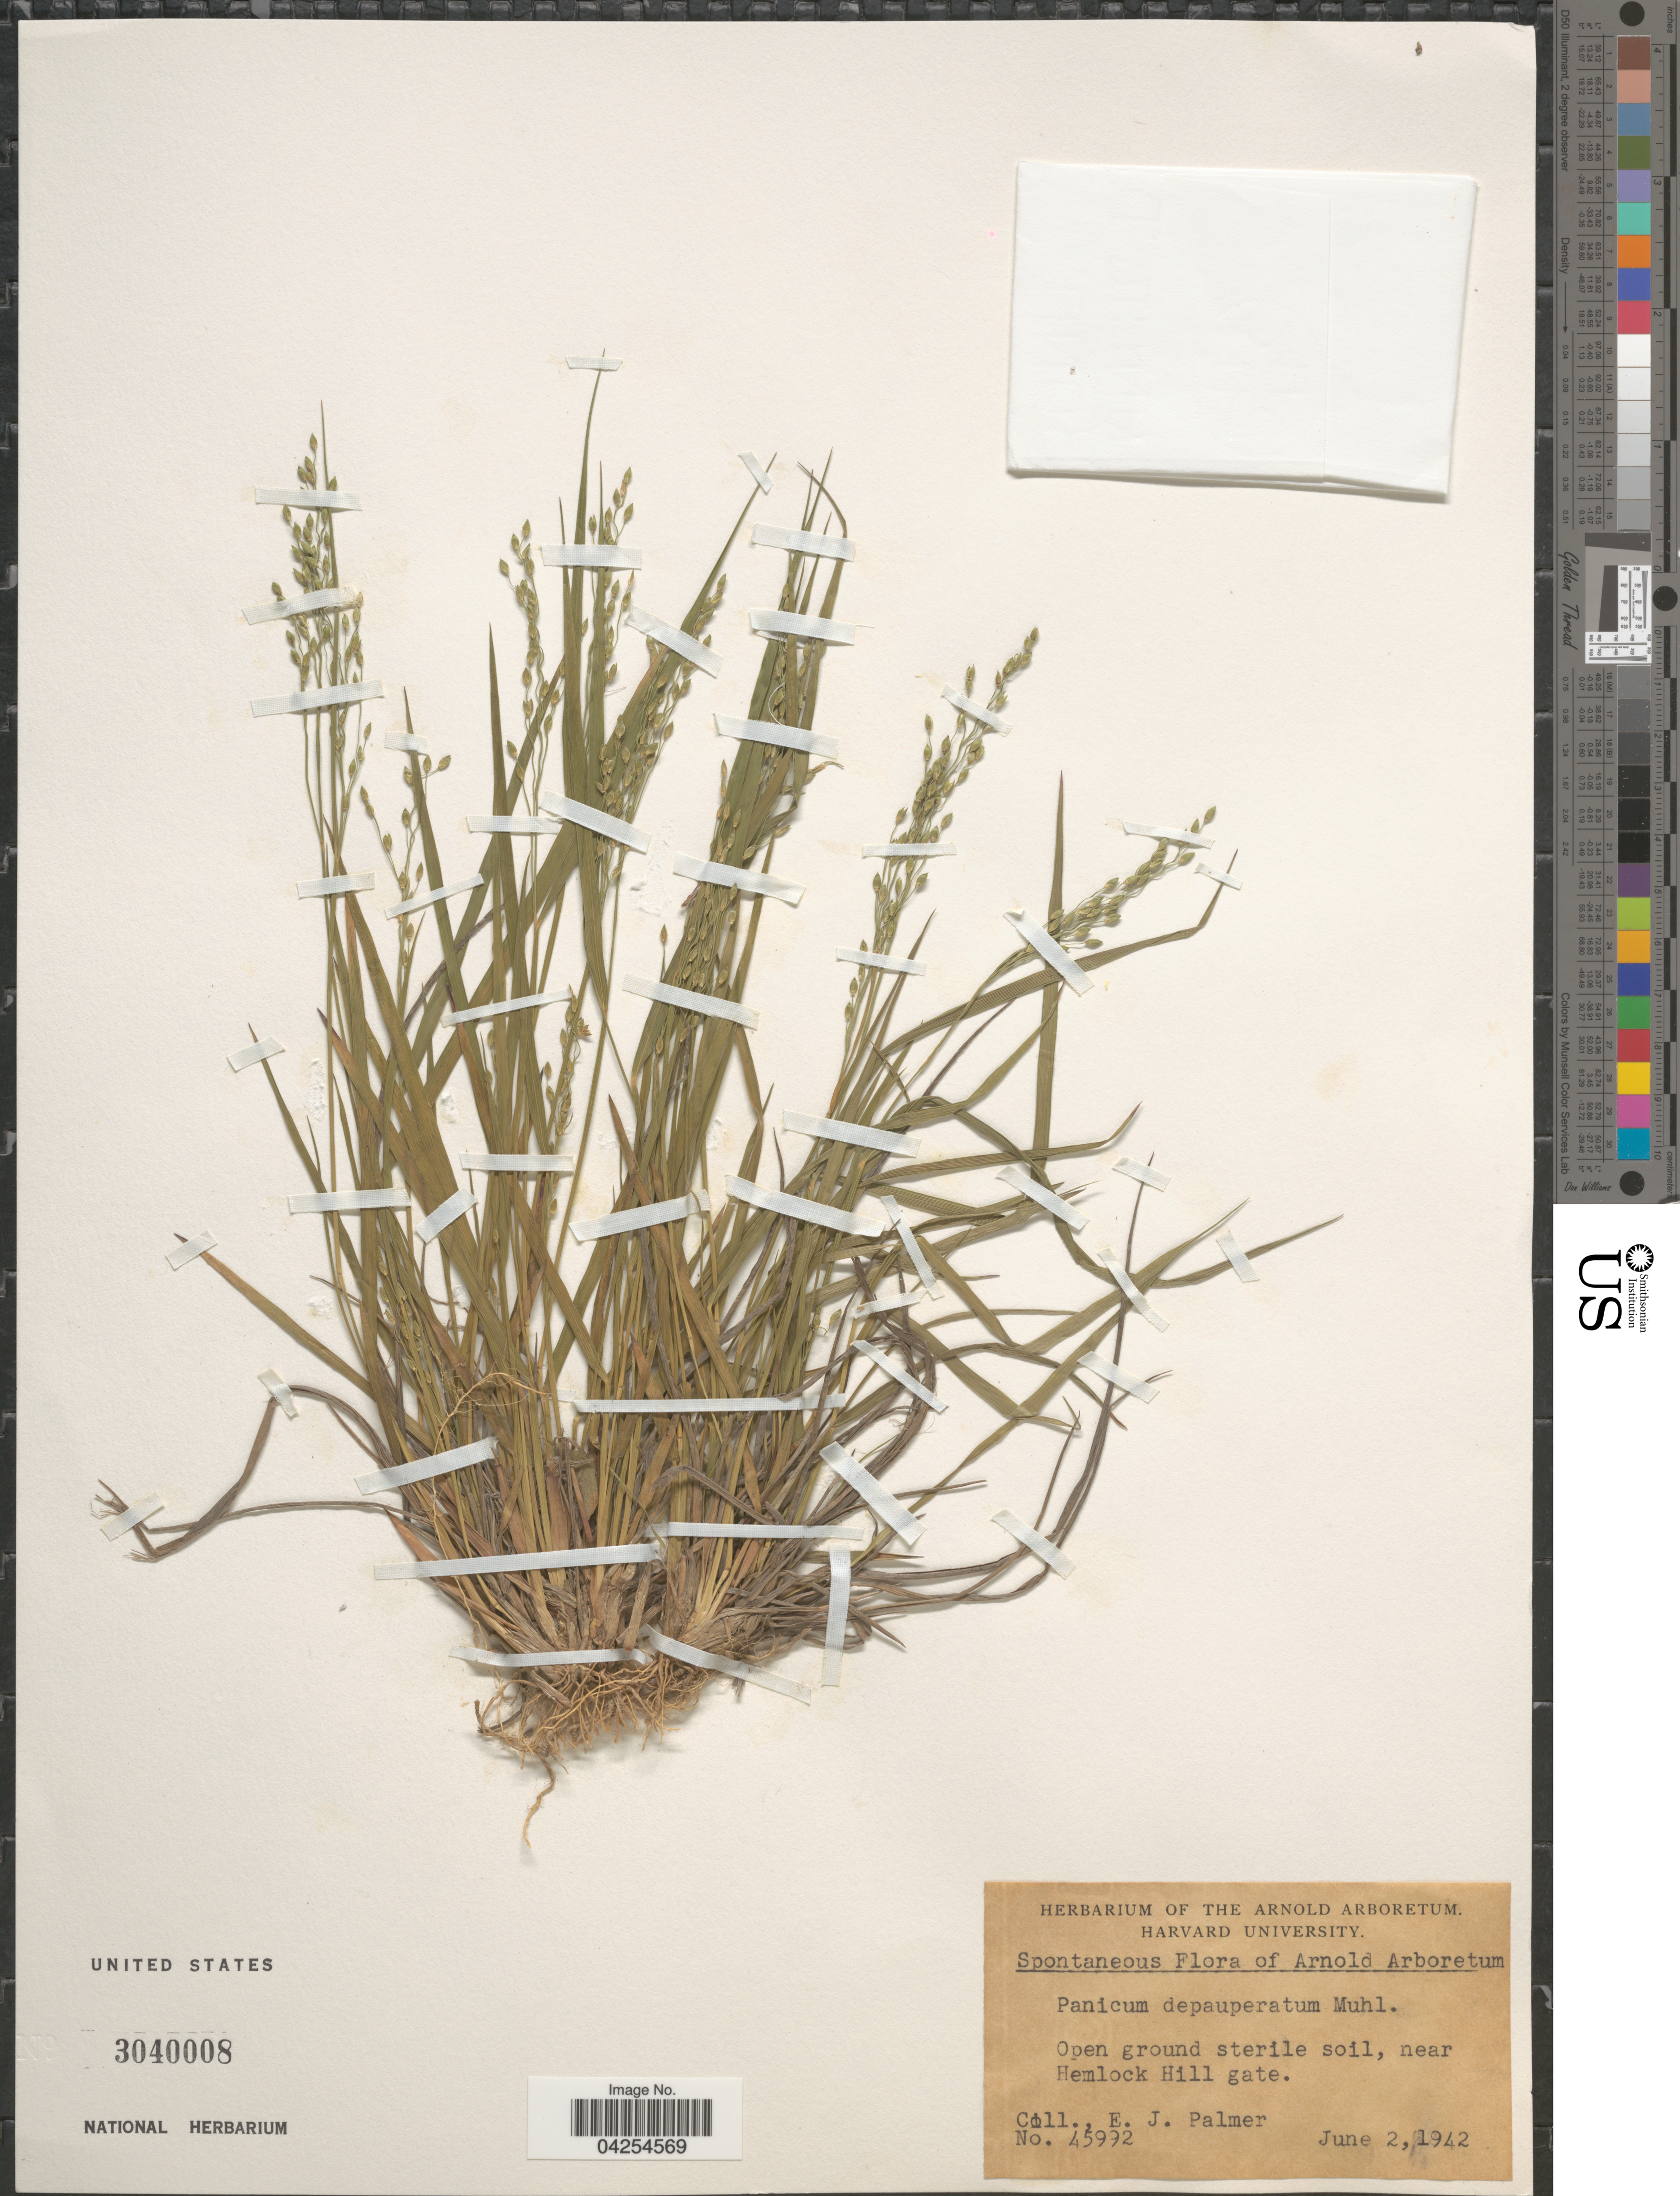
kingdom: Plantae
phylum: Tracheophyta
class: Liliopsida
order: Poales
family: Poaceae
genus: Dichanthelium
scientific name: Dichanthelium depauperatum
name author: (Muhl.) Gould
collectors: E. J. Palmer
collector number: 45992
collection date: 1942-06-02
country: United States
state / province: Massachusetts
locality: Open ground sterile soil, near Hemlock Hill gate.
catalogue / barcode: US 3040008